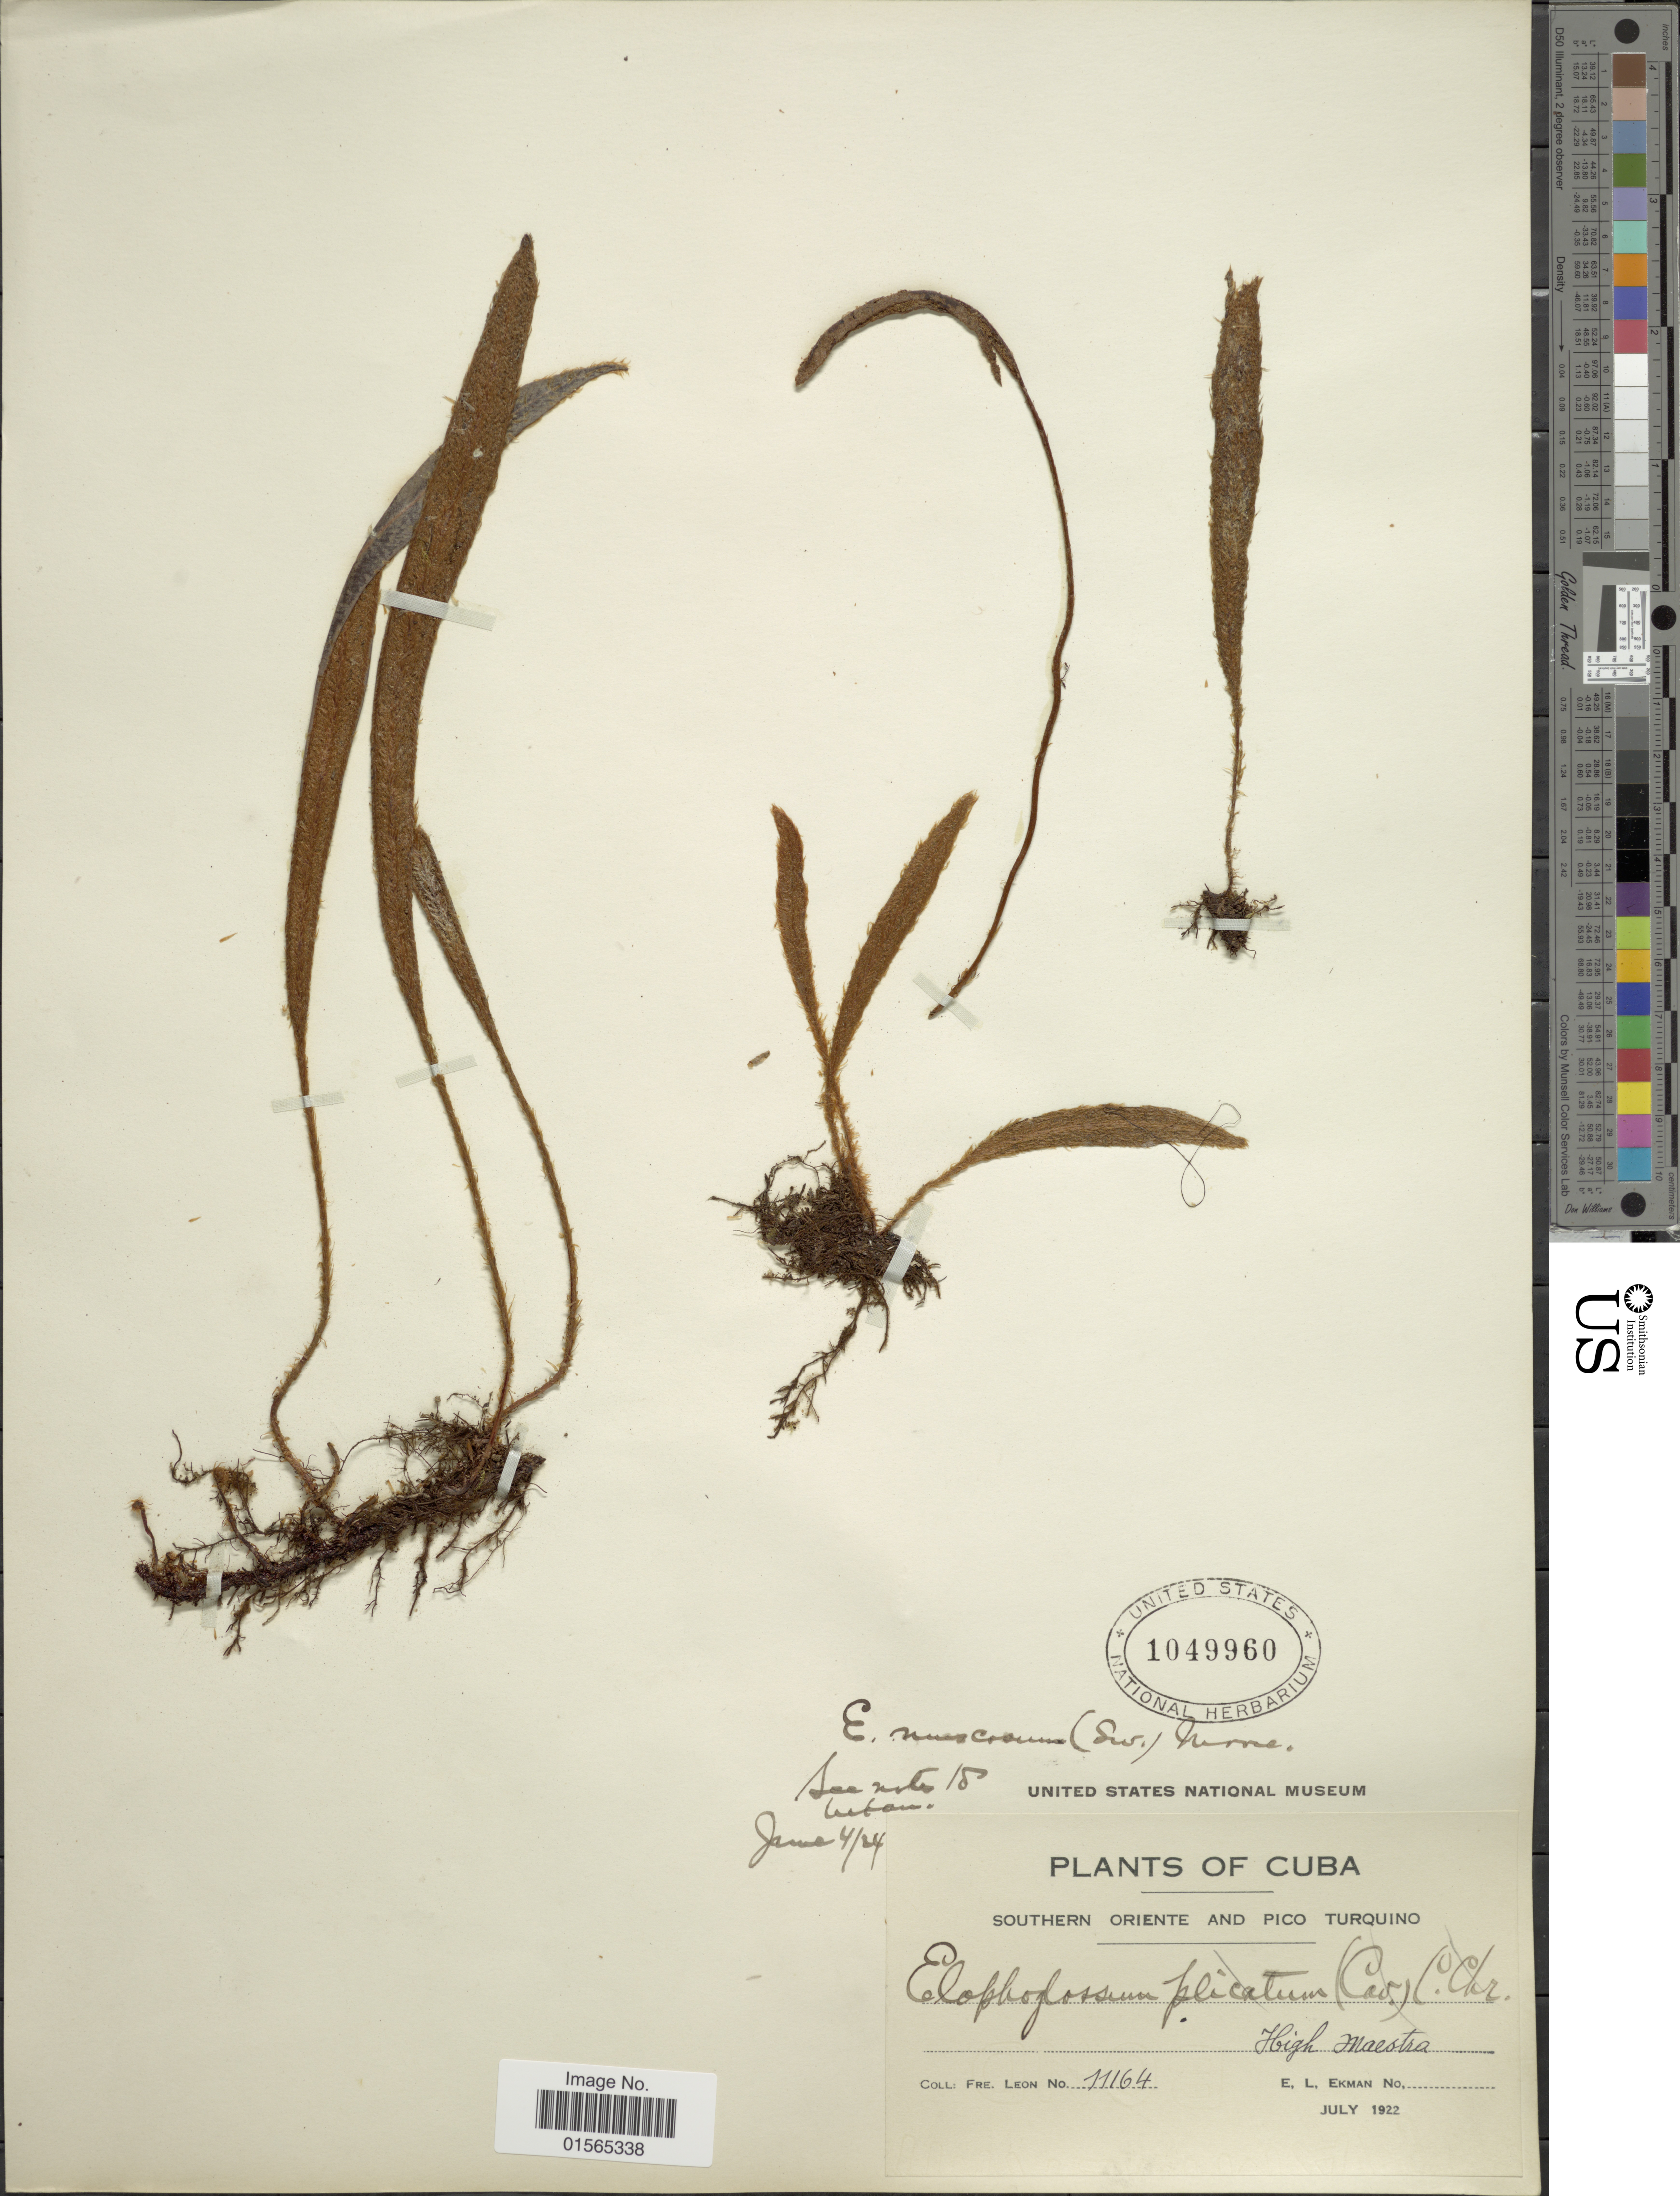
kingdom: Plantae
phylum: Tracheophyta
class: Polypodiopsida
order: Polypodiales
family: Dryopteridaceae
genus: Elaphoglossum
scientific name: Elaphoglossum eggersii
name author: (Baker) Christ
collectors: Bro. León & E. L. Ekman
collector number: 11164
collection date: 1922-07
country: Cuba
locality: Southern Oriente and Pico Turquino, High Maestra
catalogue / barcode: US 1049960